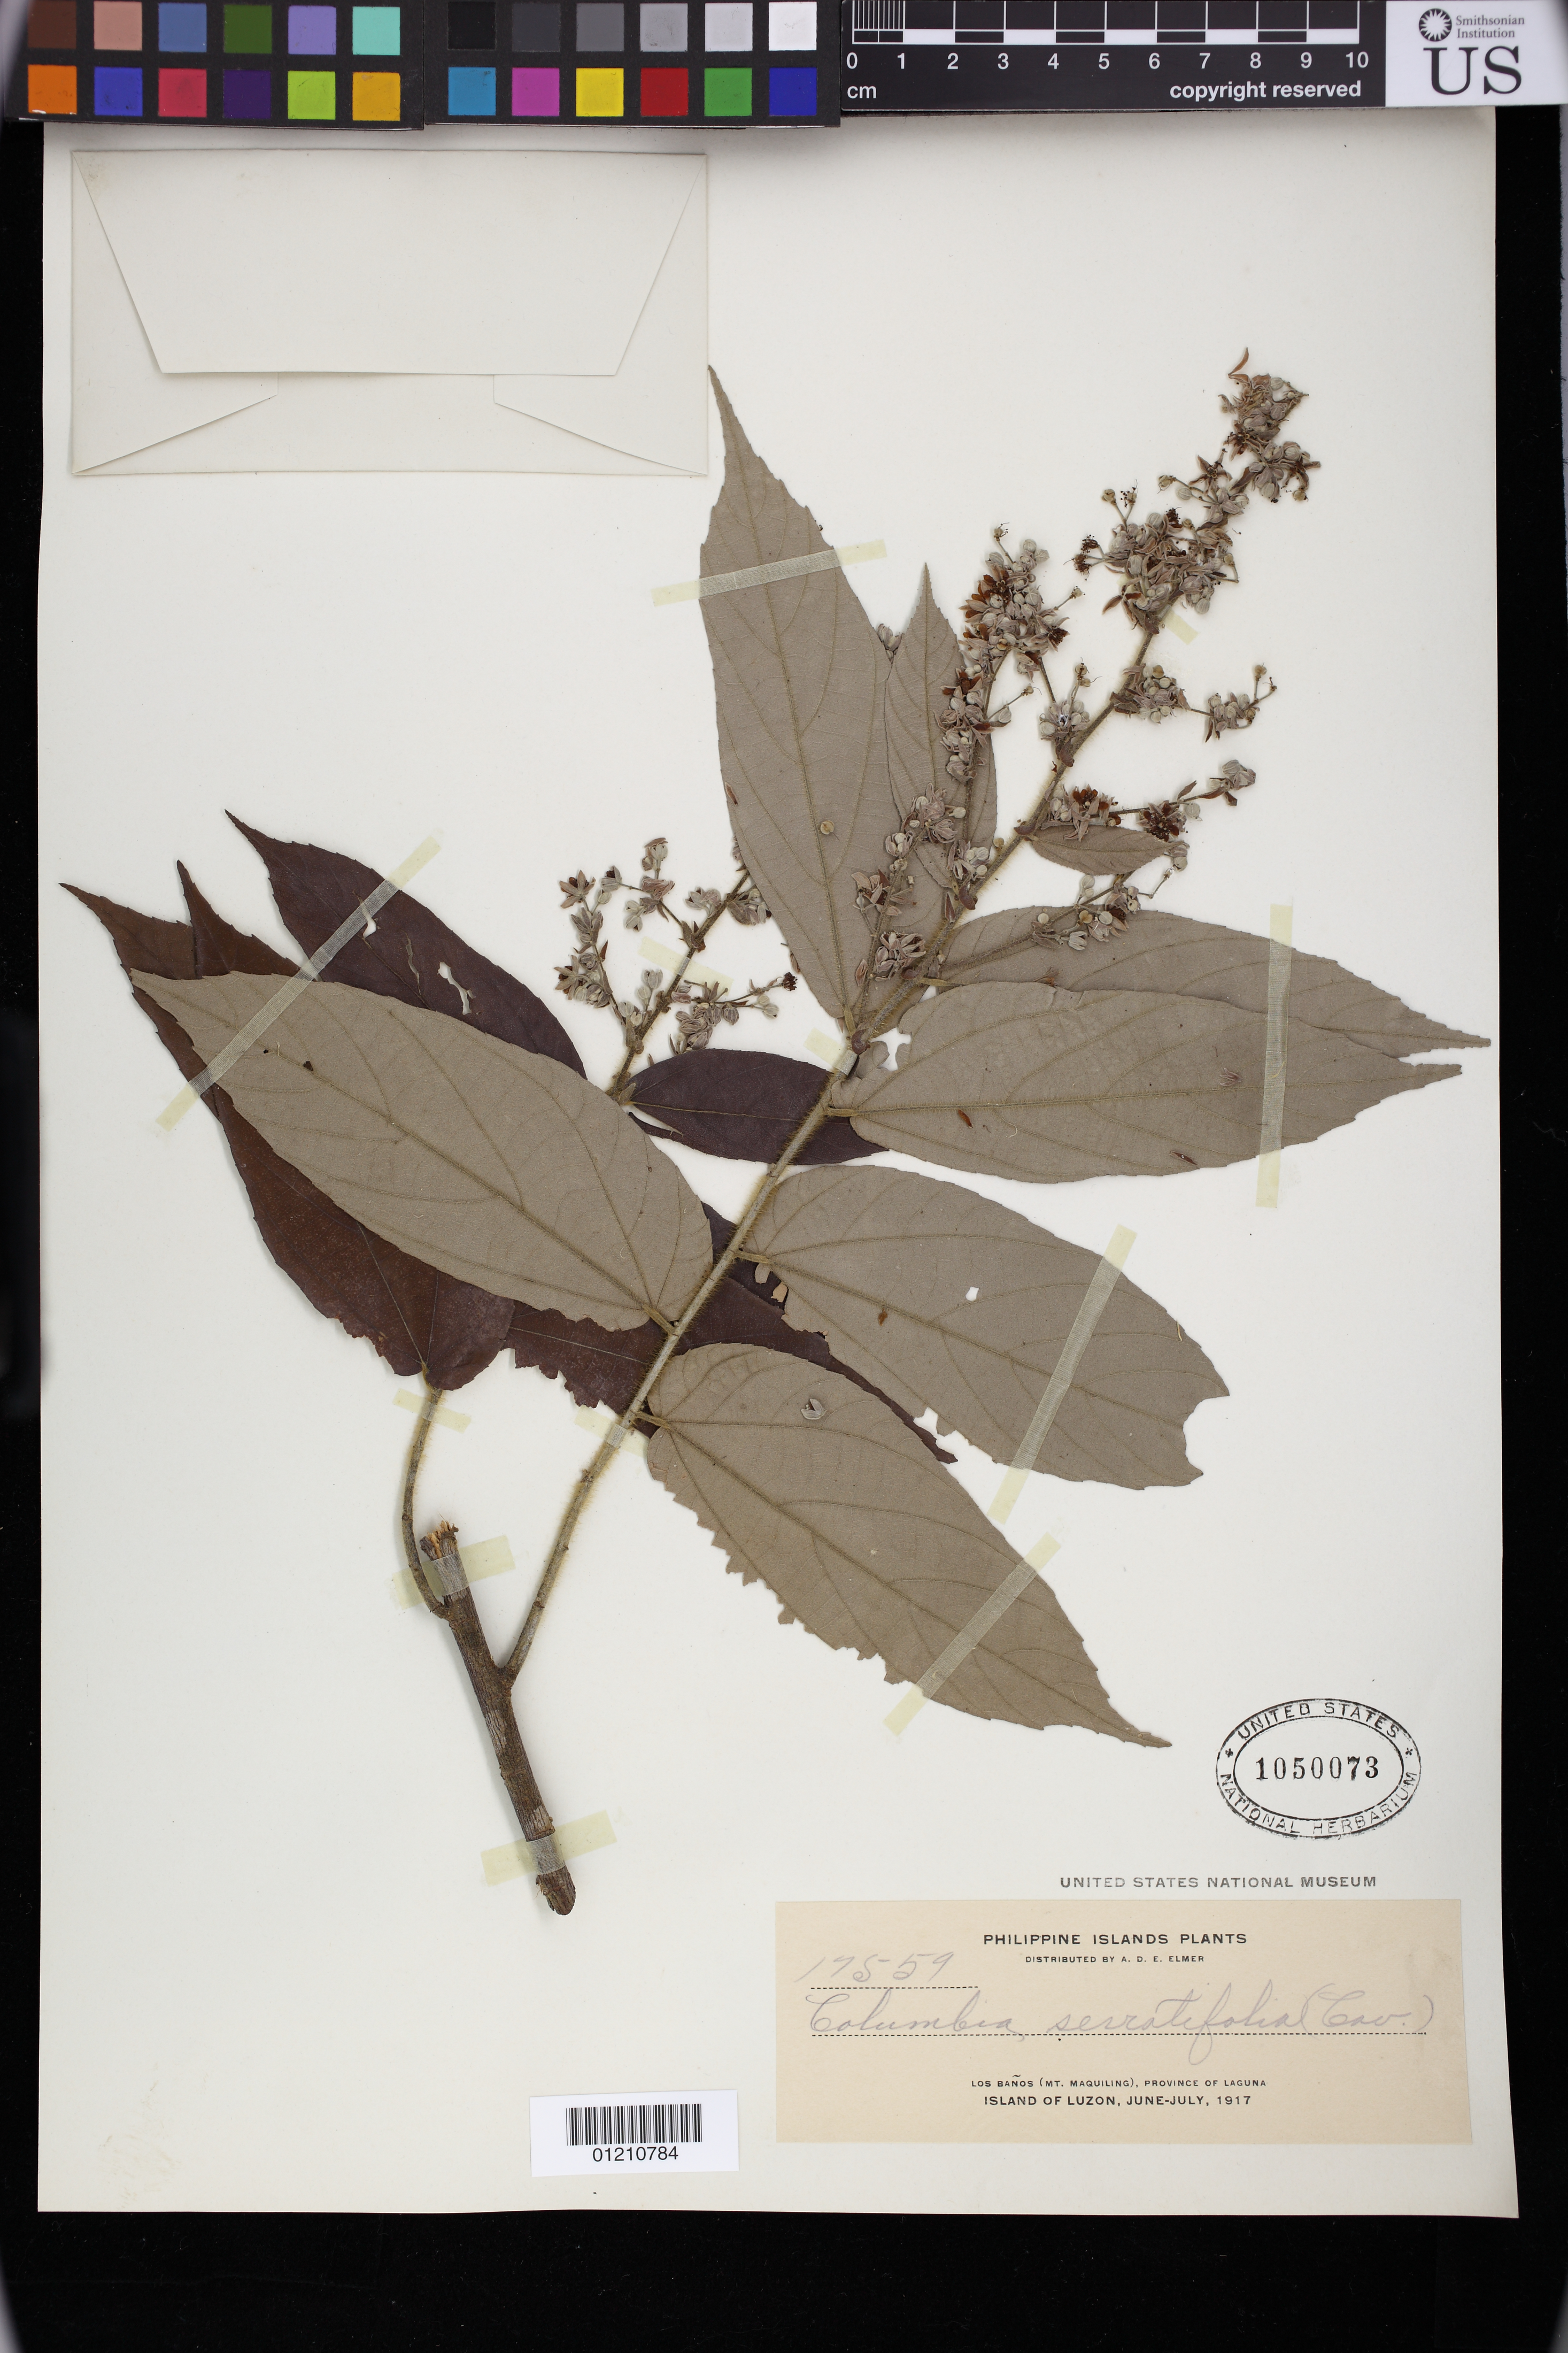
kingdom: Plantae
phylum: Tracheophyta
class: Magnoliopsida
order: Malvales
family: Malvaceae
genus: Colona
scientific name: Colona serratifolia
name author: Cav.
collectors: A. D. E. Elmer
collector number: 17559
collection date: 1917-06/1917-07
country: Philippines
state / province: Calabarzon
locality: Los Banos (Mt. Maquiling), Province of Laguna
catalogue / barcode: US 1050073